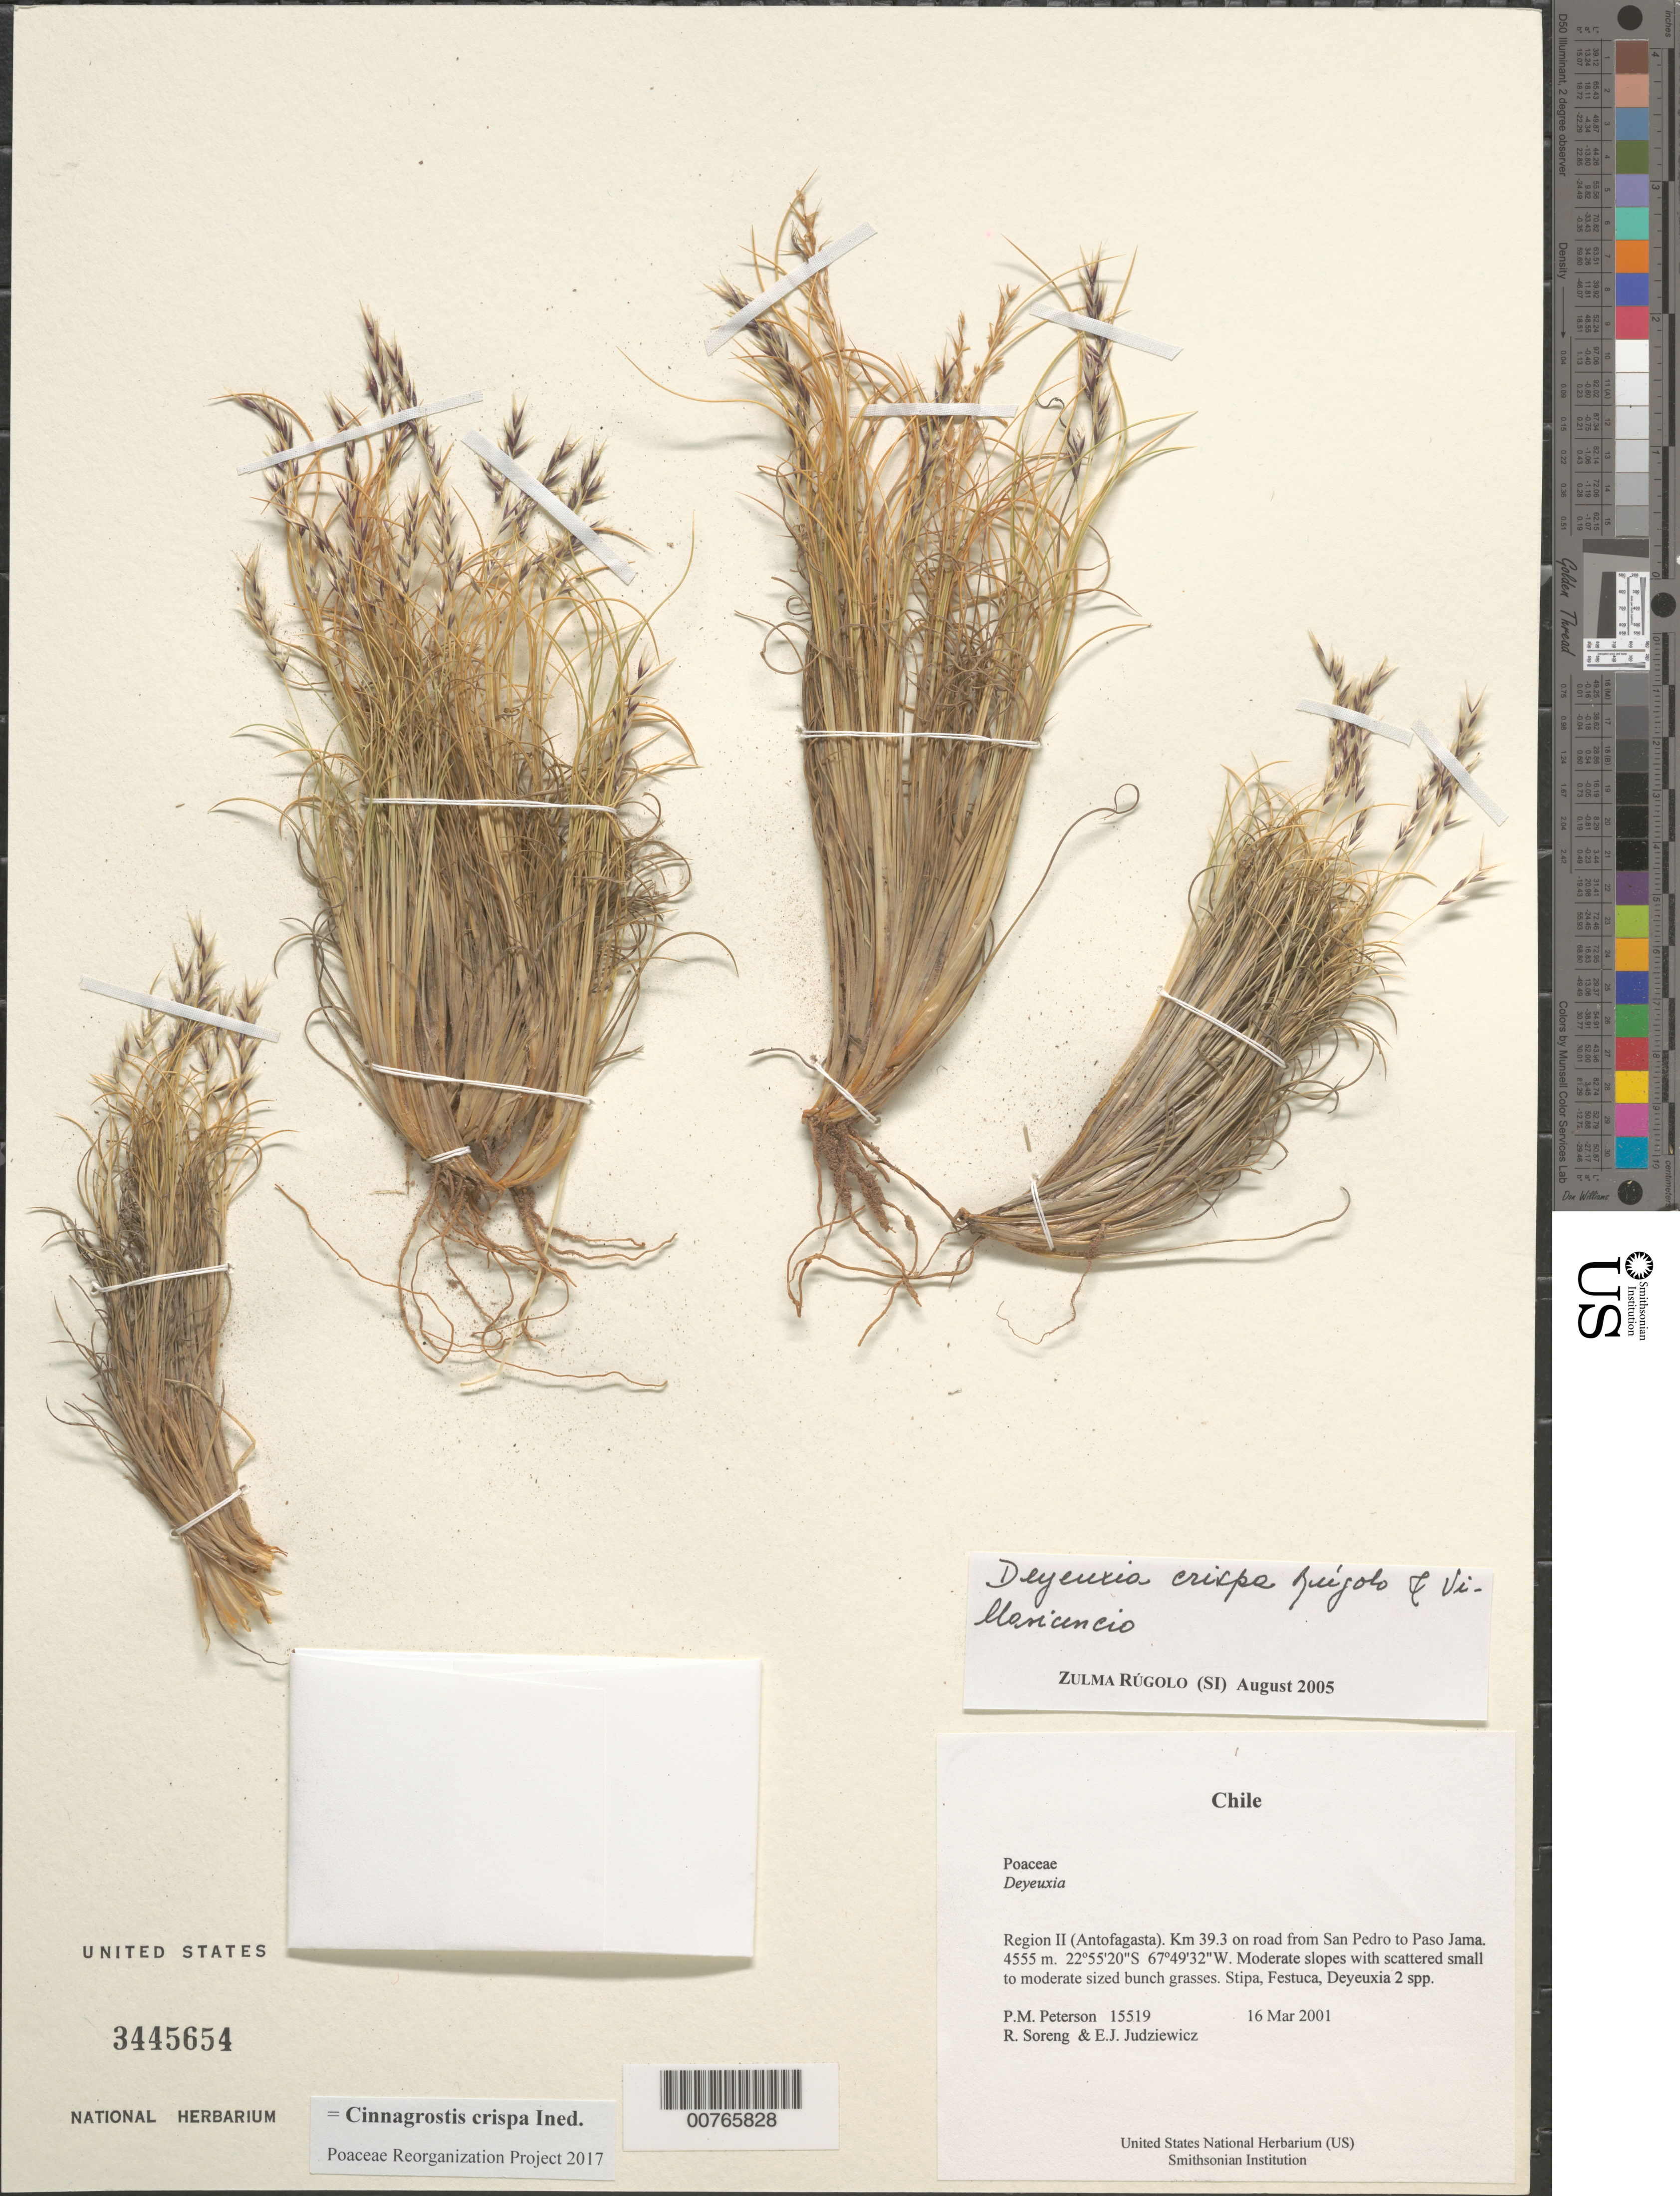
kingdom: Plantae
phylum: Tracheophyta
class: Liliopsida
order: Poales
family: Poaceae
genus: Cinnagrostis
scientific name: Cinnagrostis crispa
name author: (Rúgolo & Villav.) P.M. Peterson et al.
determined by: Poaceae Reorganization Project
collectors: P. M. Peterson, R. J. Soreng & E. J. Judziewicz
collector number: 15519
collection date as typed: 16 Mar 2001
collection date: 2001-03-16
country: Chile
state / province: Antofagasta (II)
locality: Km 39.3 on road from San Pedro to Paso Jama.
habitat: Moderate slopes with scattered small to moderate sized bunch grasses.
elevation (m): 4555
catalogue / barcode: US 3445654